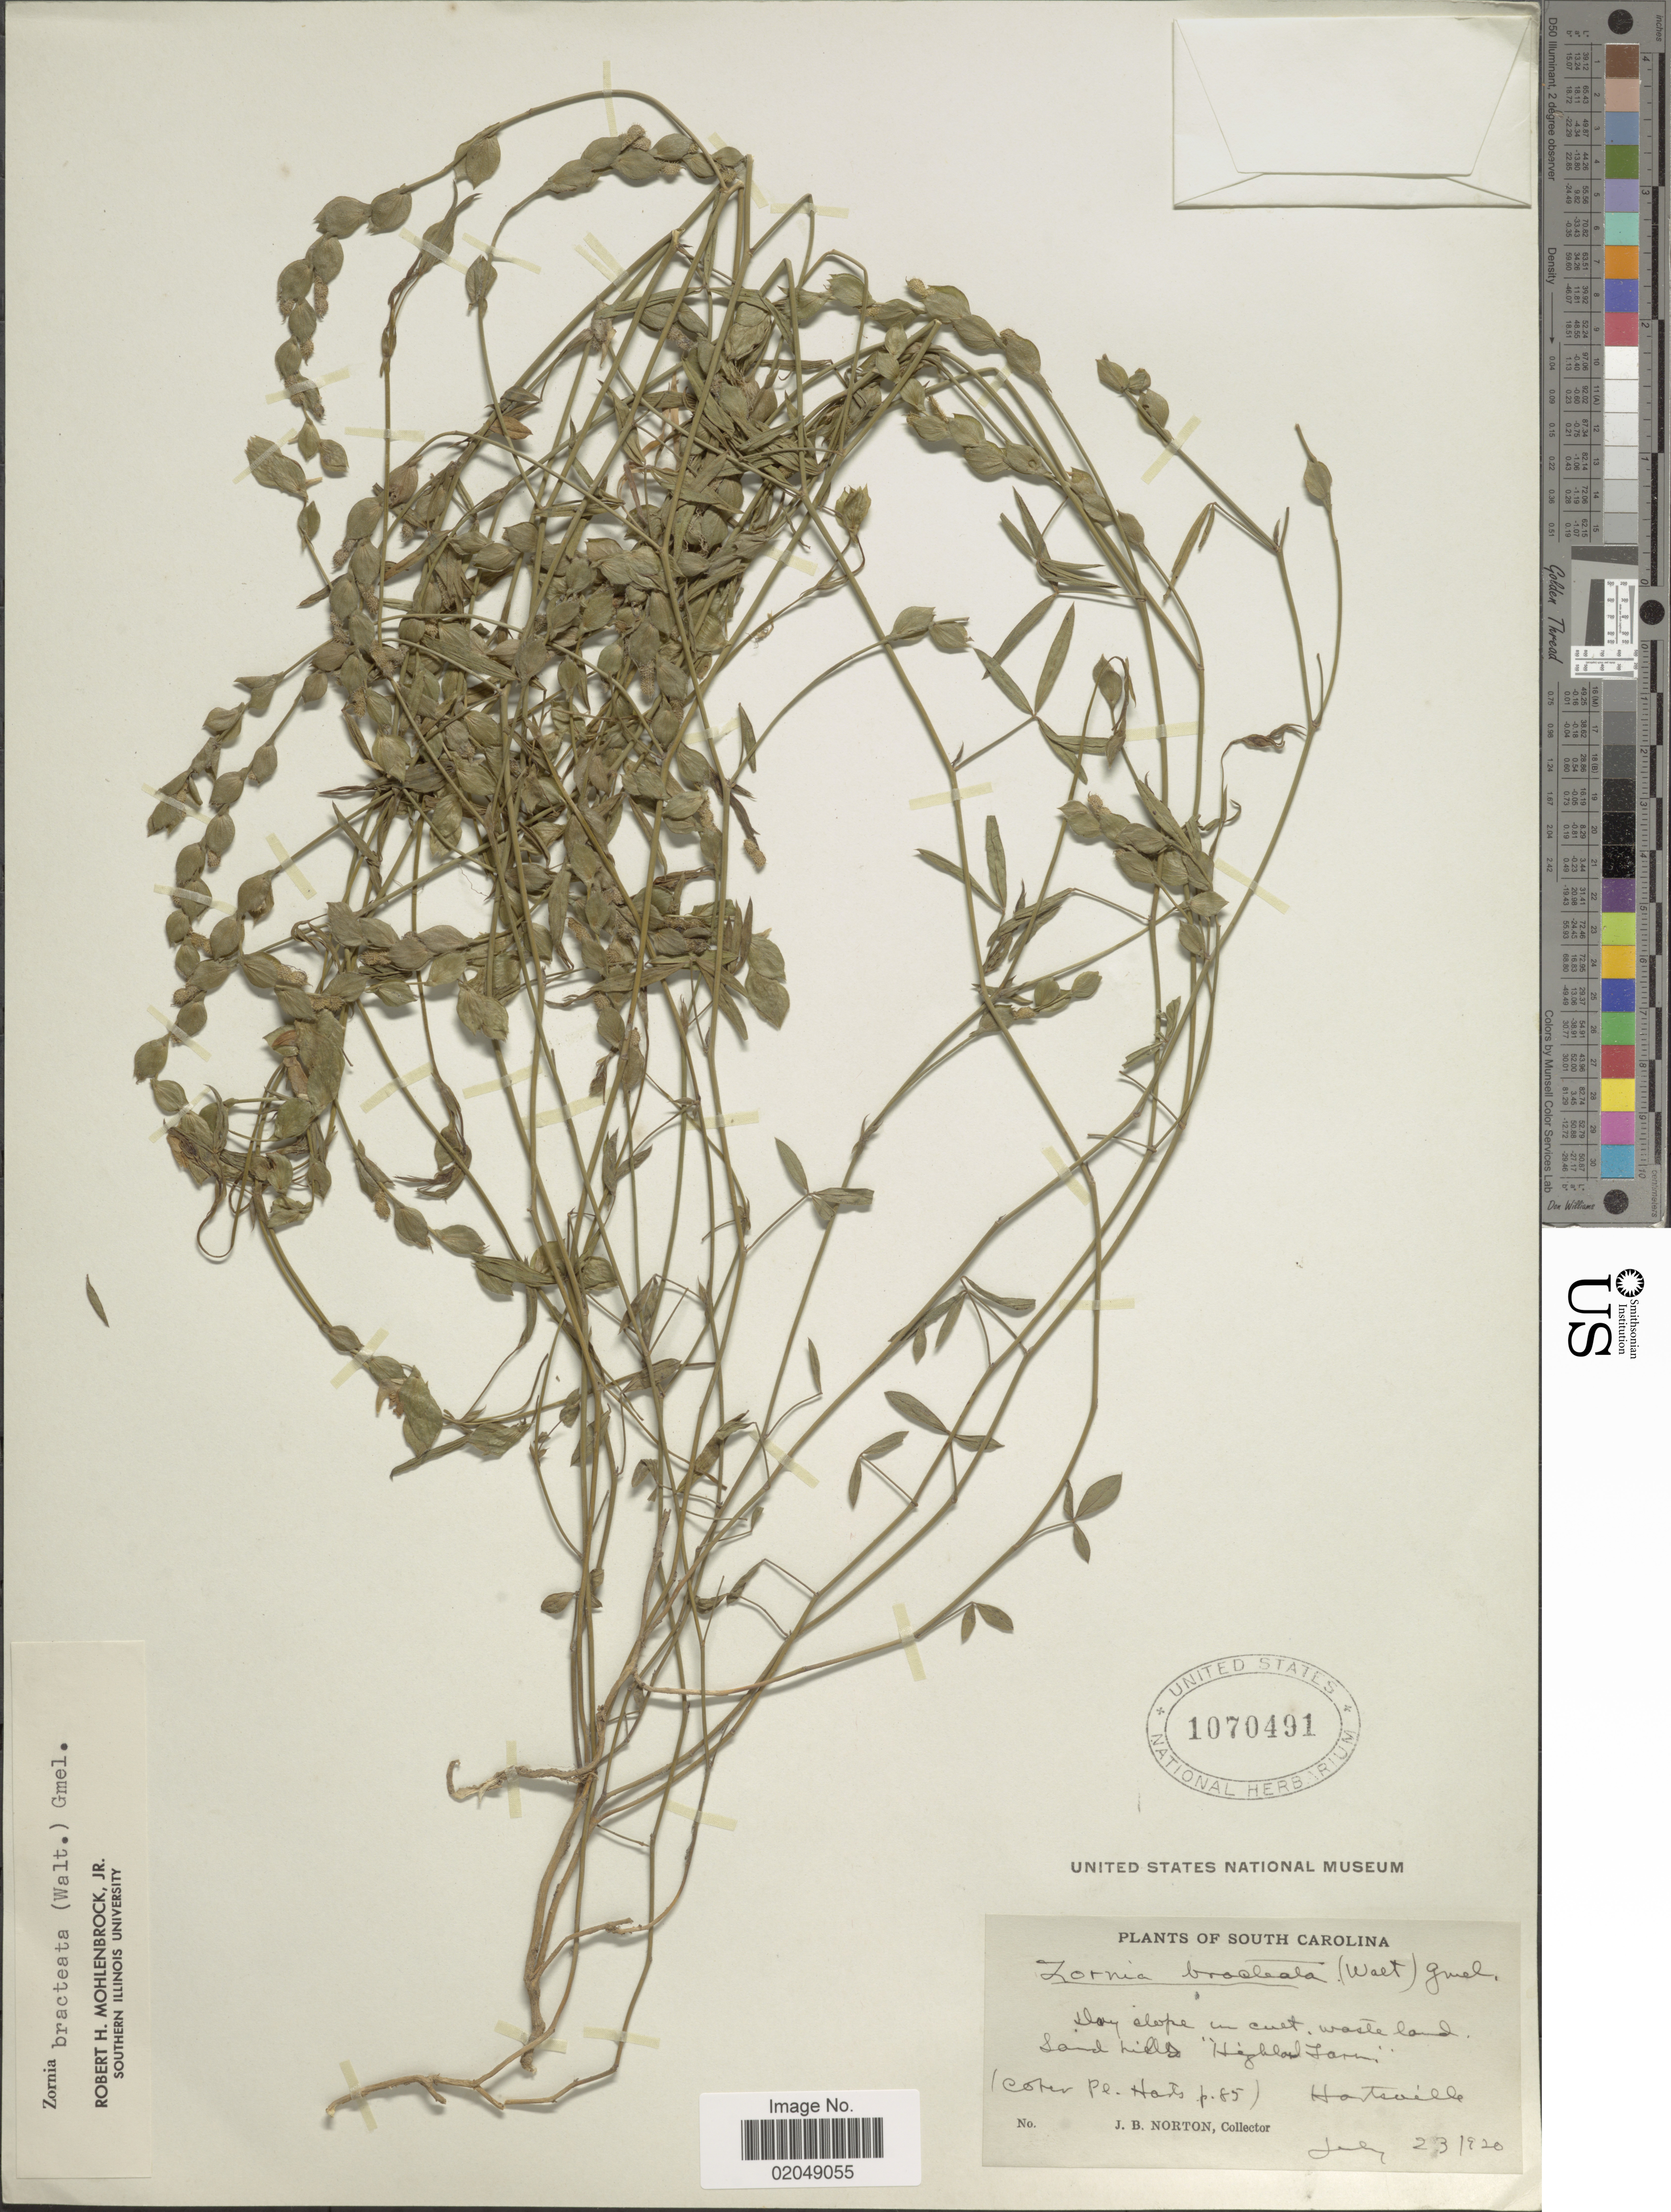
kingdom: Plantae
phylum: Tracheophyta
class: Magnoliopsida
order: Fabales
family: Fabaceae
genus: Zornia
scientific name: Zornia bracteata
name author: J.F. Gmel.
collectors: J. B. Norton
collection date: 1920-07-23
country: United States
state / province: South Carolina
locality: Highland Farm, Hartsville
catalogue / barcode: US 1070491